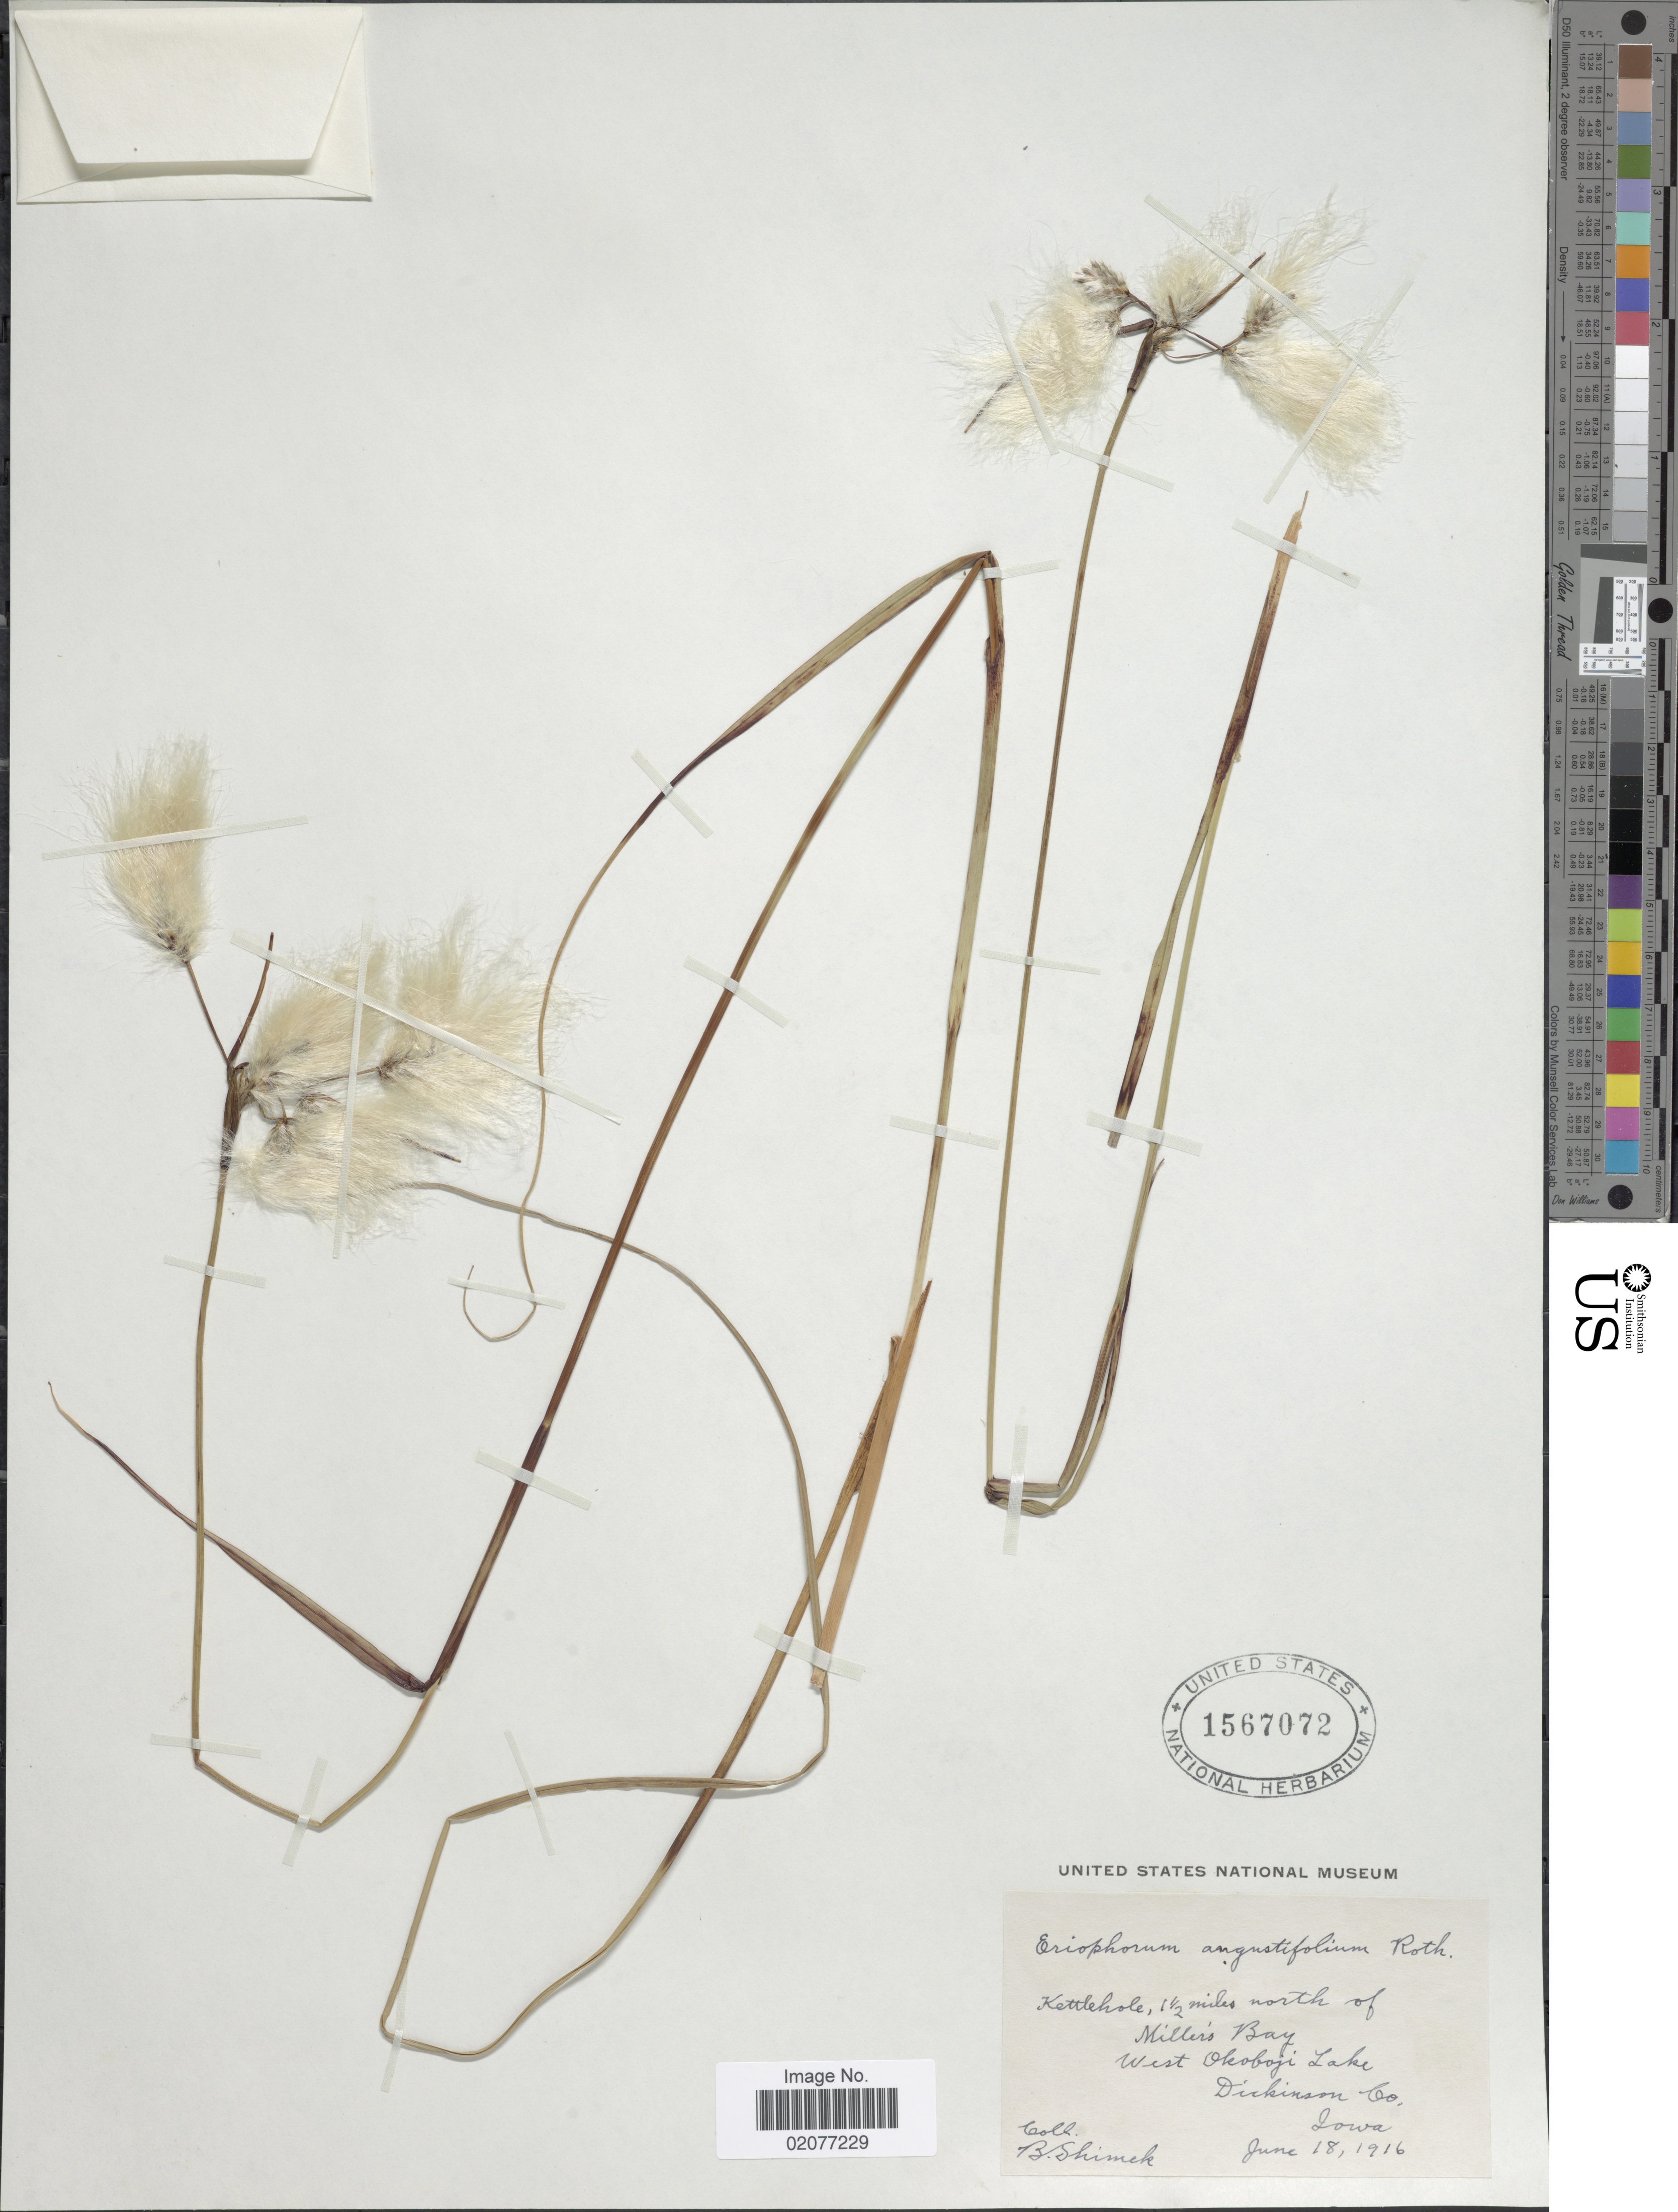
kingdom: Plantae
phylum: Tracheophyta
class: Liliopsida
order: Poales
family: Cyperaceae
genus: Eriophorum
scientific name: Eriophorum angustifolium subsp. angustifolium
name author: Honck.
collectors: B. Shimek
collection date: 1916-06-18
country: United States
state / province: Iowa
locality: Millers Bay, West Okoboji Lake. Iowa.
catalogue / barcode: US 1567072